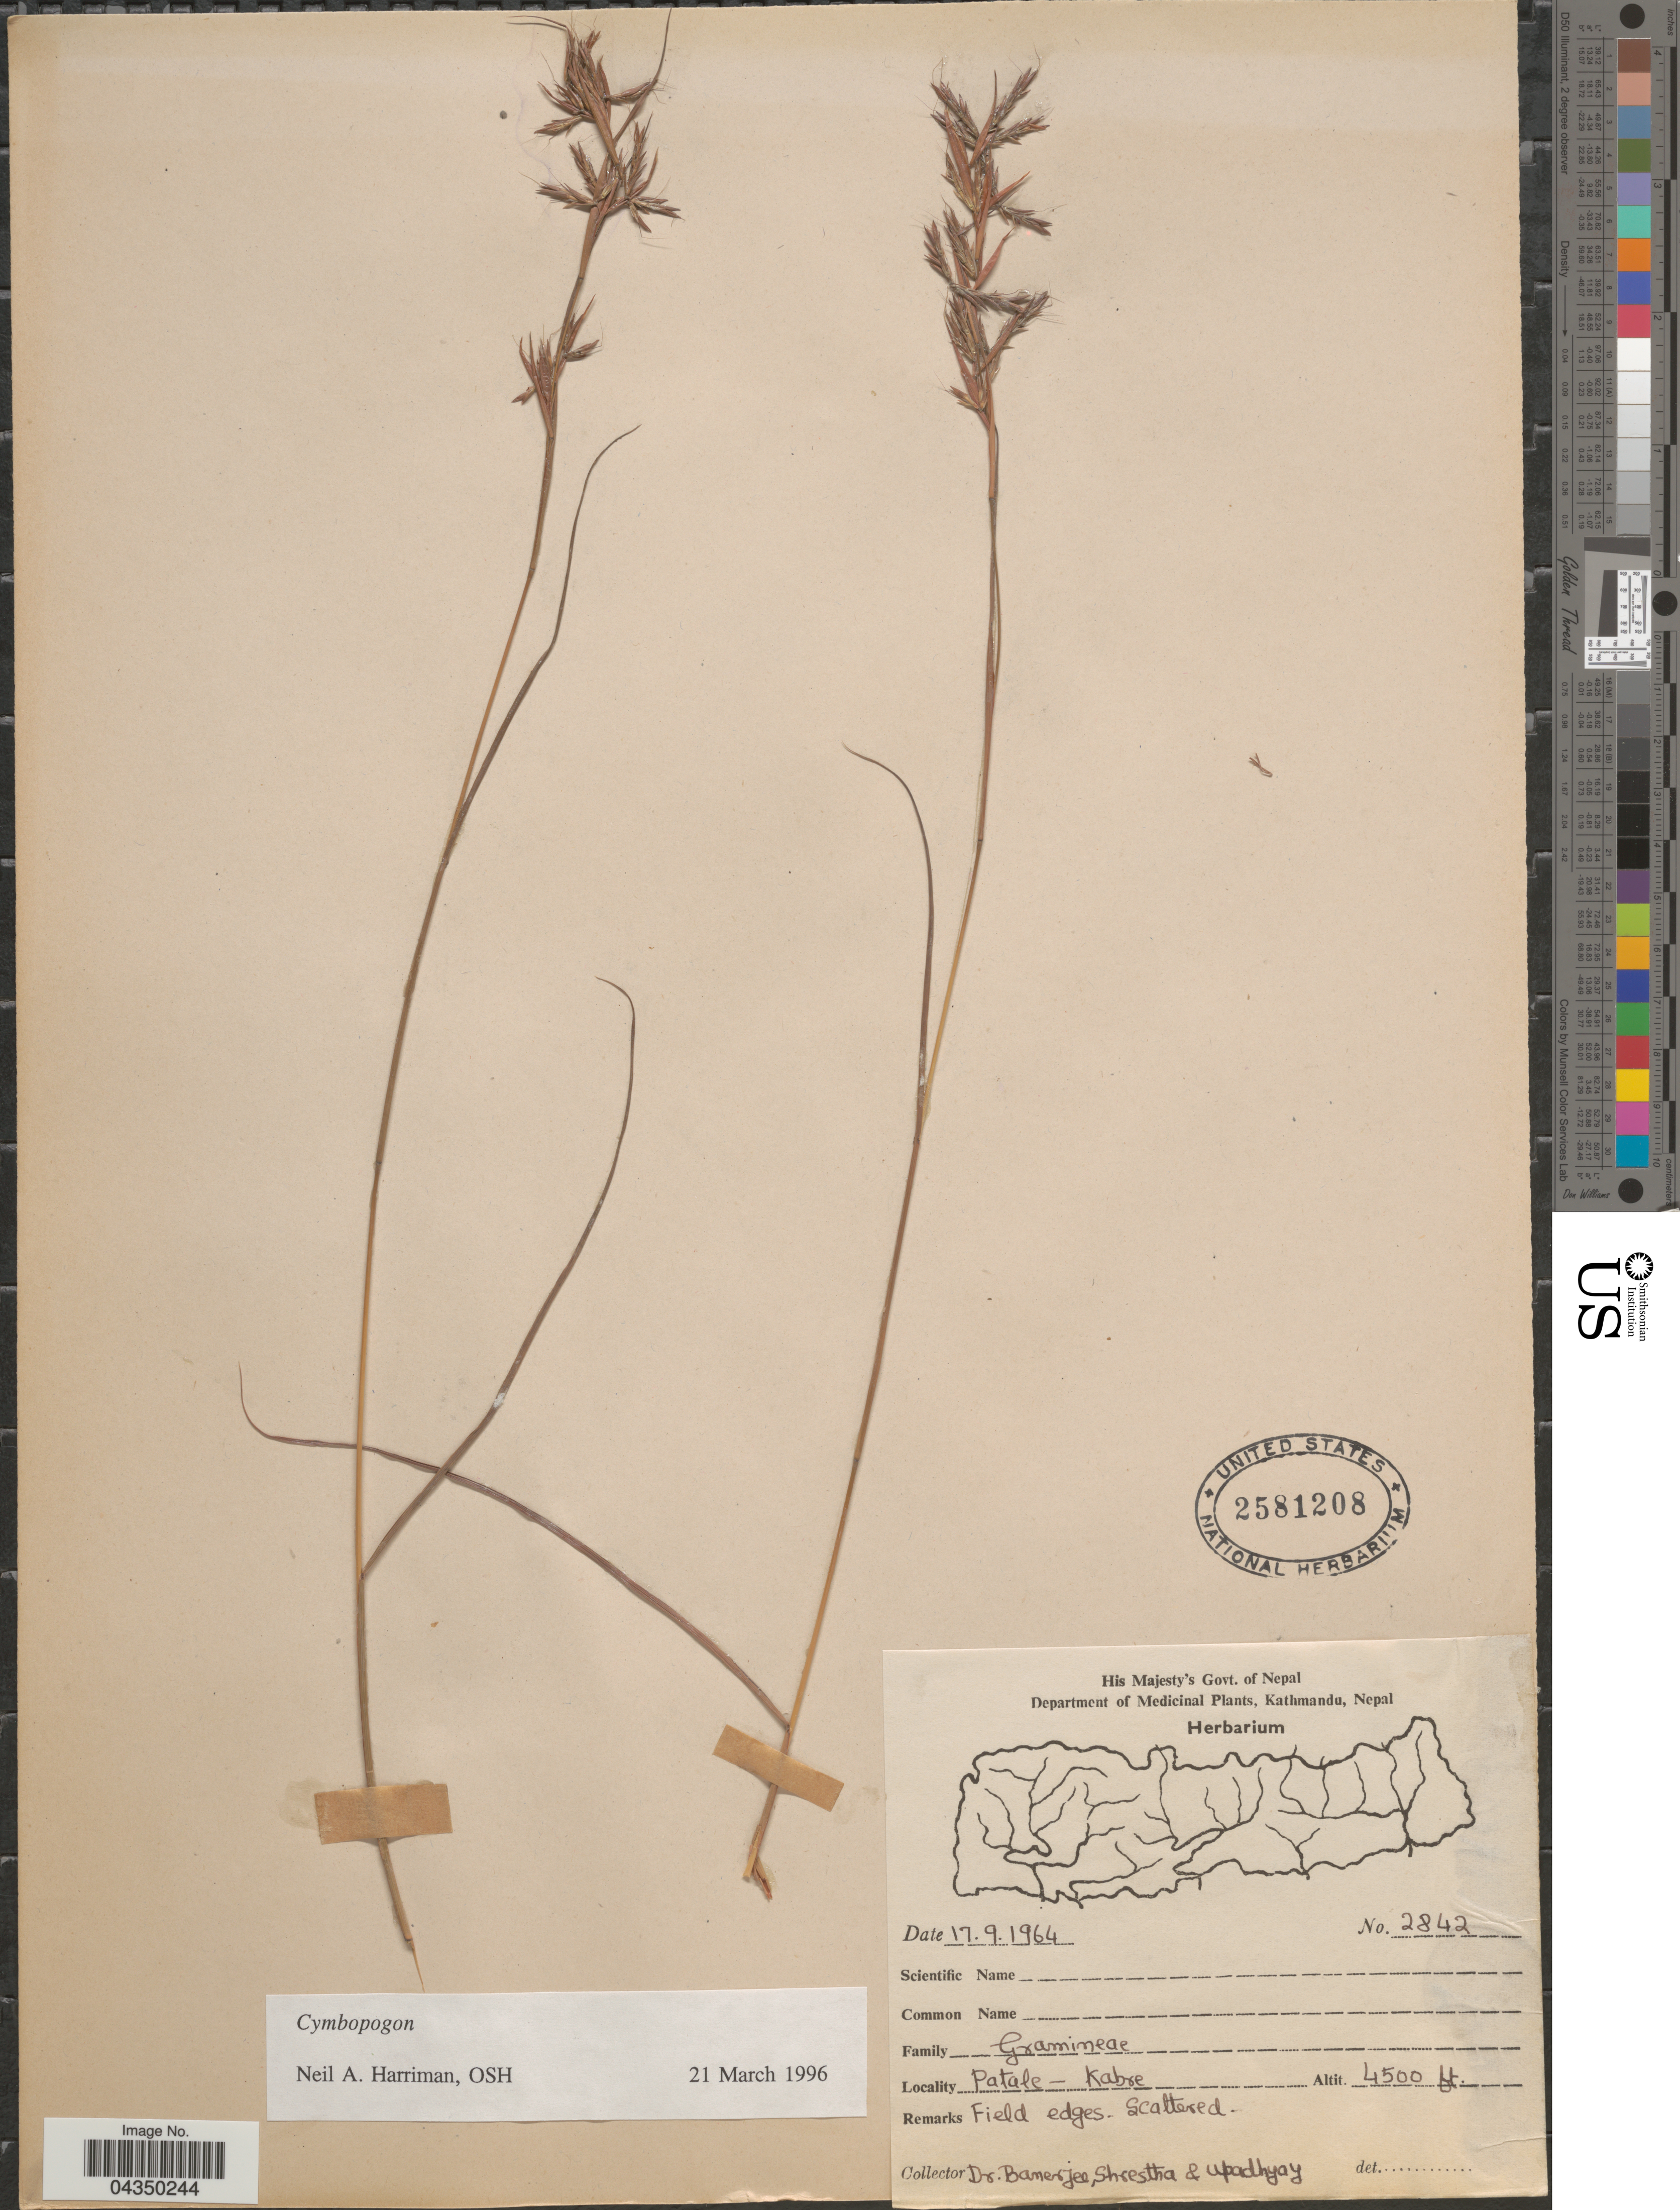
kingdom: Plantae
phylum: Tracheophyta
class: Liliopsida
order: Poales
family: Poaceae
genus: Cymbopogon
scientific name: Cymbopogon sp.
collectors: -. Banerjee, -. Shrestha & Upadhyay, --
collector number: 2842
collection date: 1964-09-17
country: Nepal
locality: Patale-Kabre.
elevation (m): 1372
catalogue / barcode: US 2581208